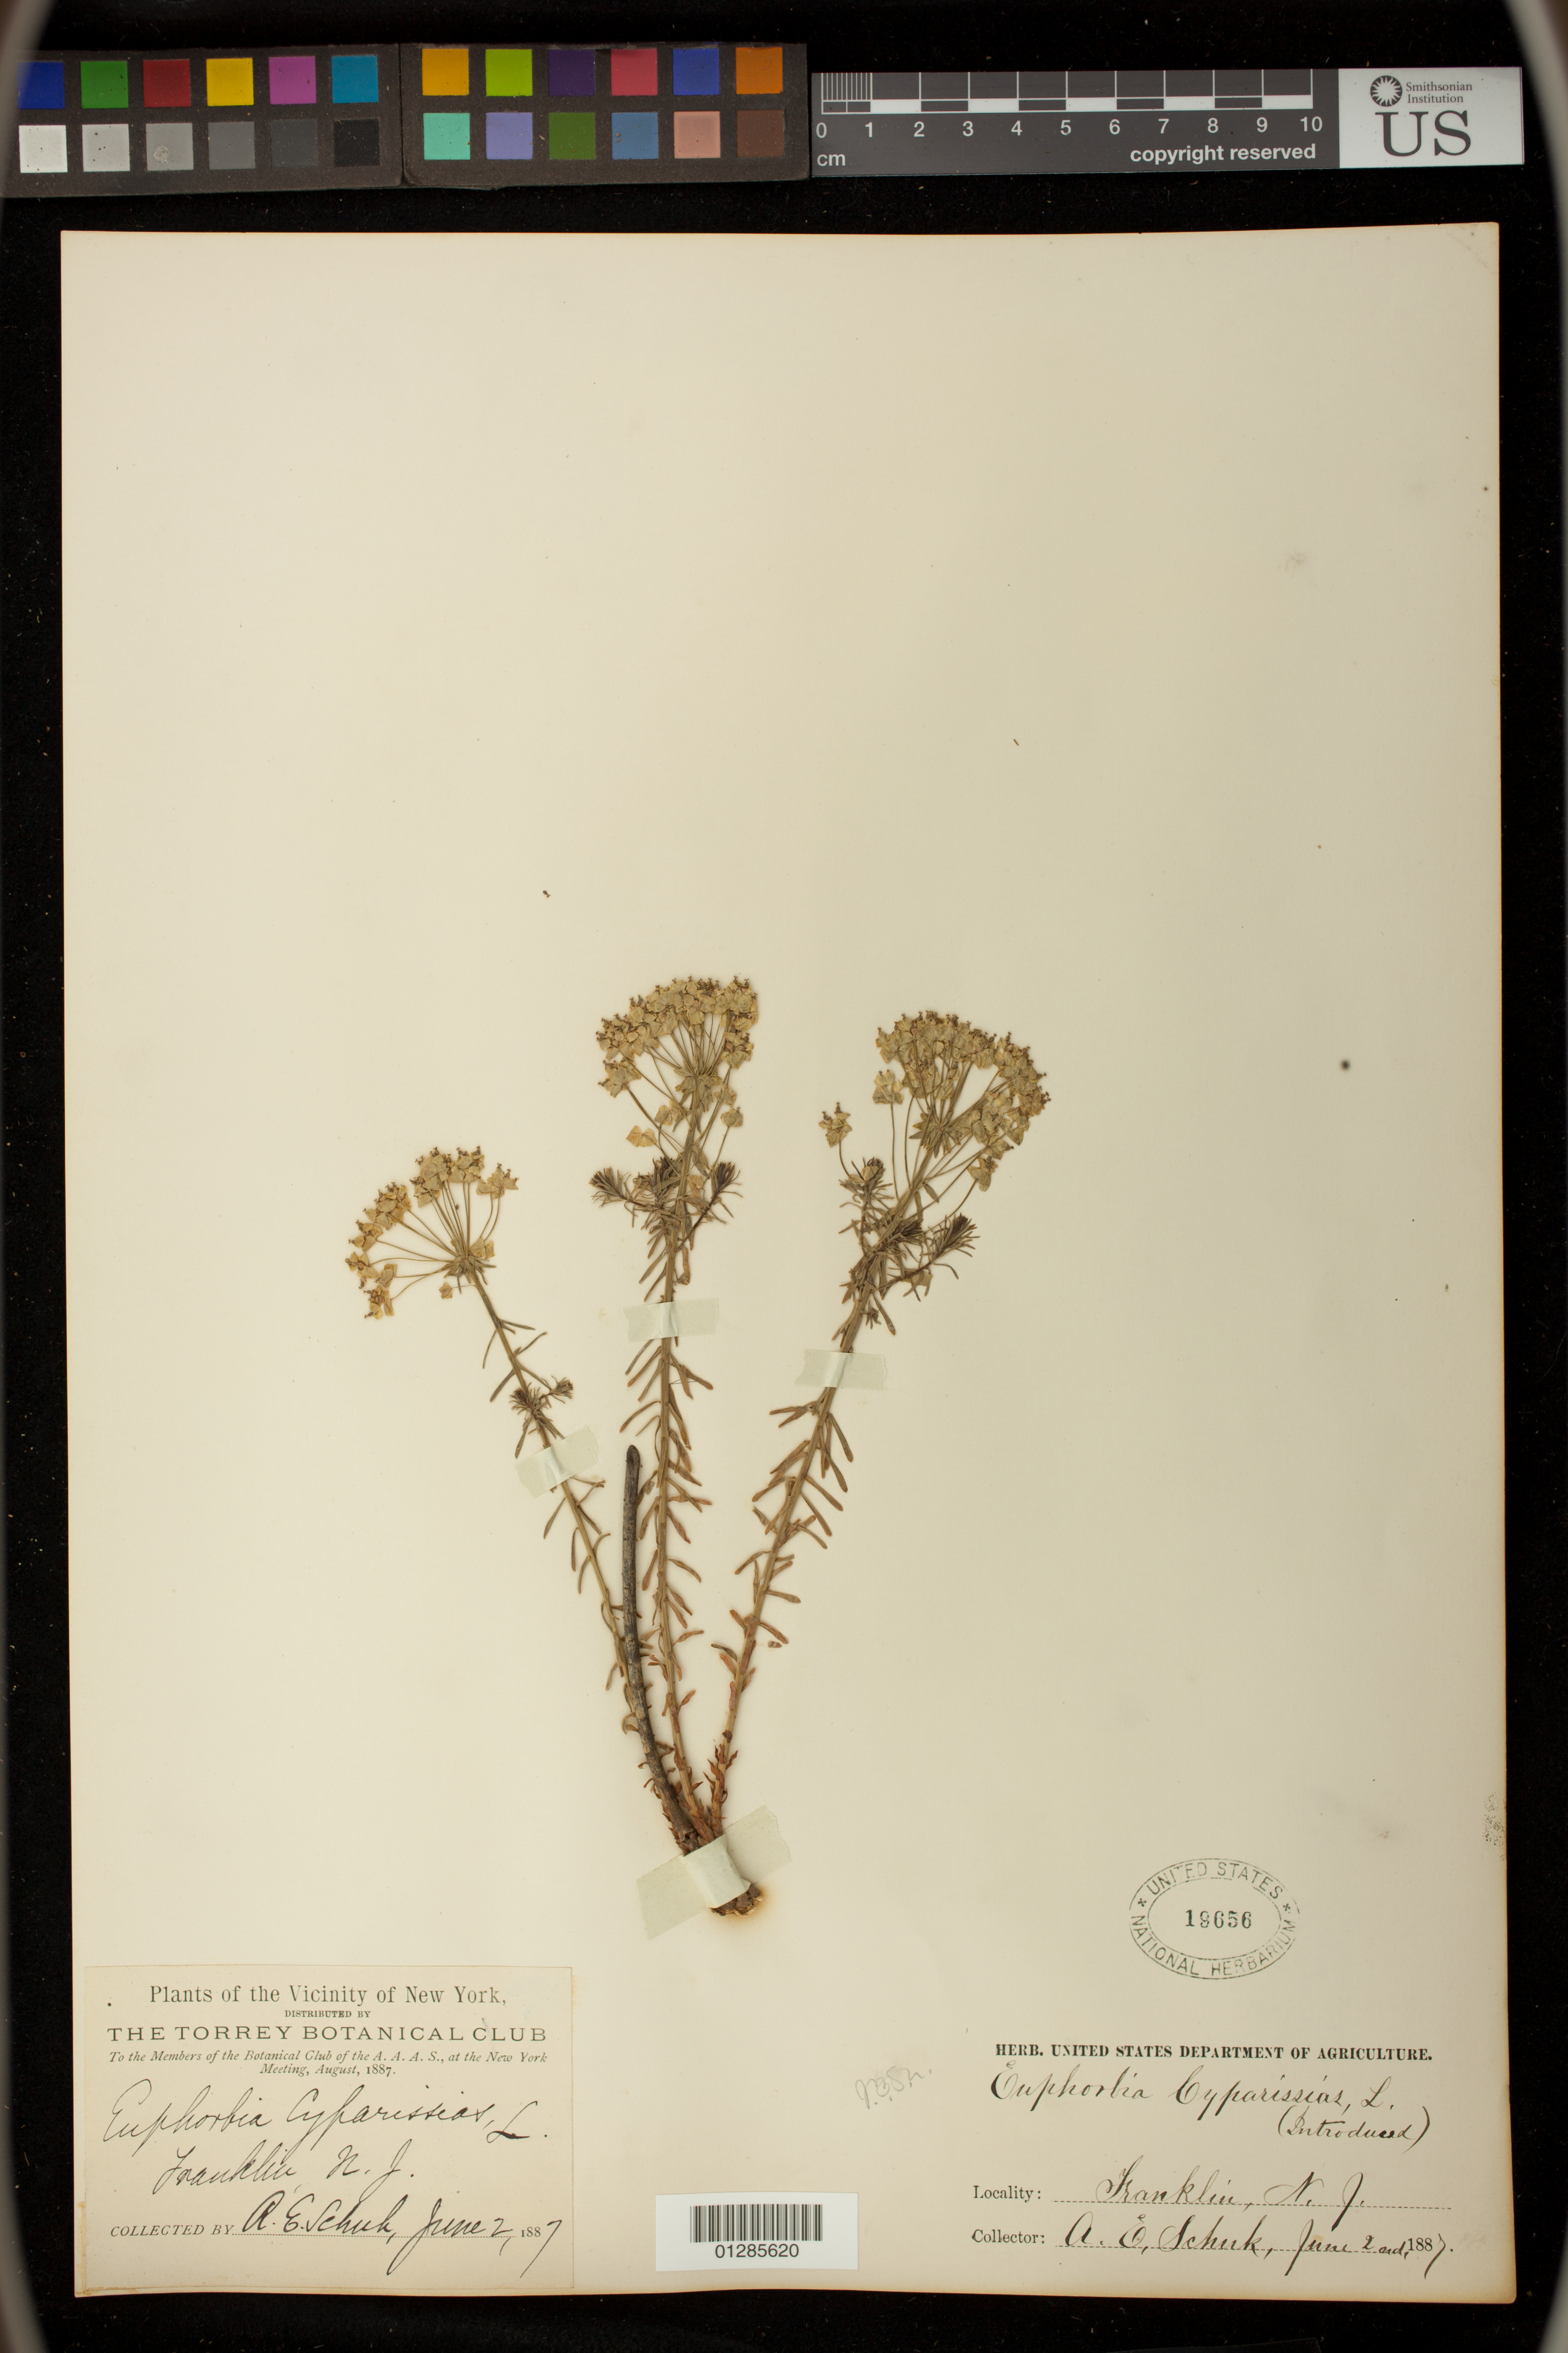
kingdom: Plantae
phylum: Tracheophyta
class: Magnoliopsida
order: Malpighiales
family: Euphorbiaceae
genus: Euphorbia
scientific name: Euphorbia cyparissias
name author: L.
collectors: A. Schuk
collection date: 1887-06-02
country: United States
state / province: New Jersey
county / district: Sussex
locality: Franklin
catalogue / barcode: US 19656